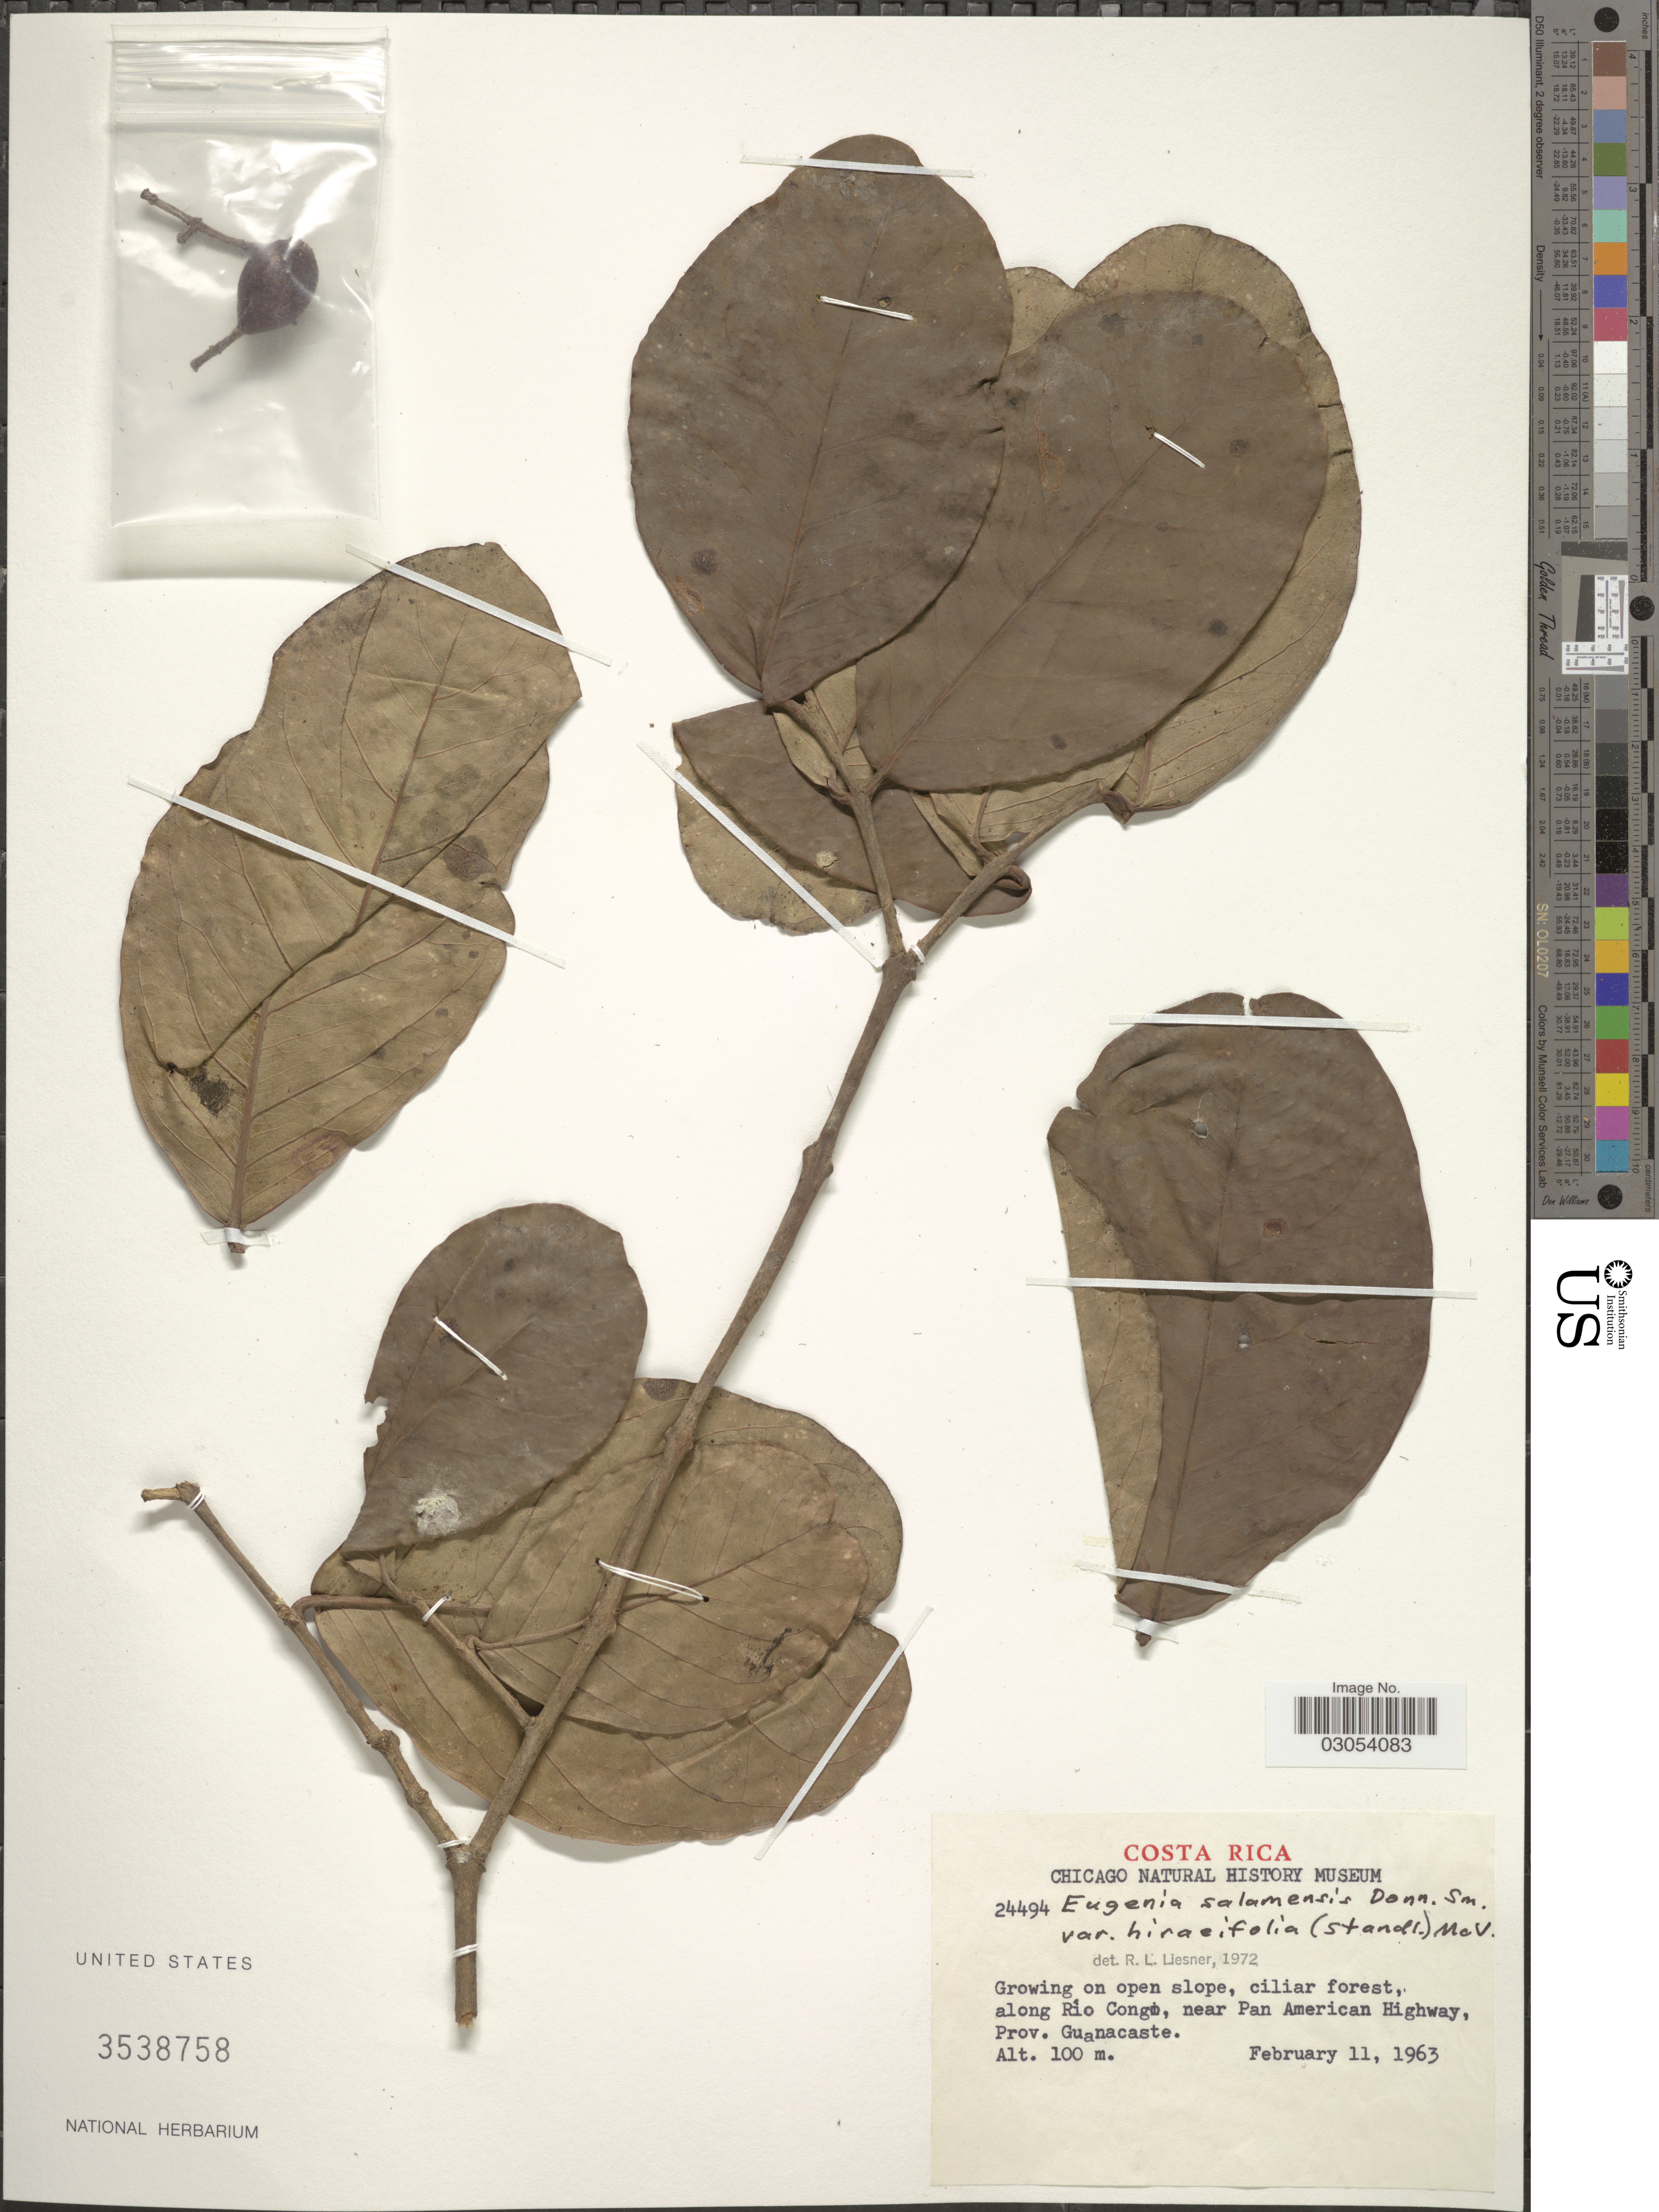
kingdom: Plantae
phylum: Tracheophyta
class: Magnoliopsida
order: Myrtales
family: Myrtaceae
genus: Eugenia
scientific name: Eugenia salamensis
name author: Donn. Sm.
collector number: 24494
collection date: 1963-02-11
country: Costa Rica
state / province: Guanacaste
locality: Along Río Congo, near Pan American Highway, Prov. Guanacaste.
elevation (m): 100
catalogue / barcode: US 3538758